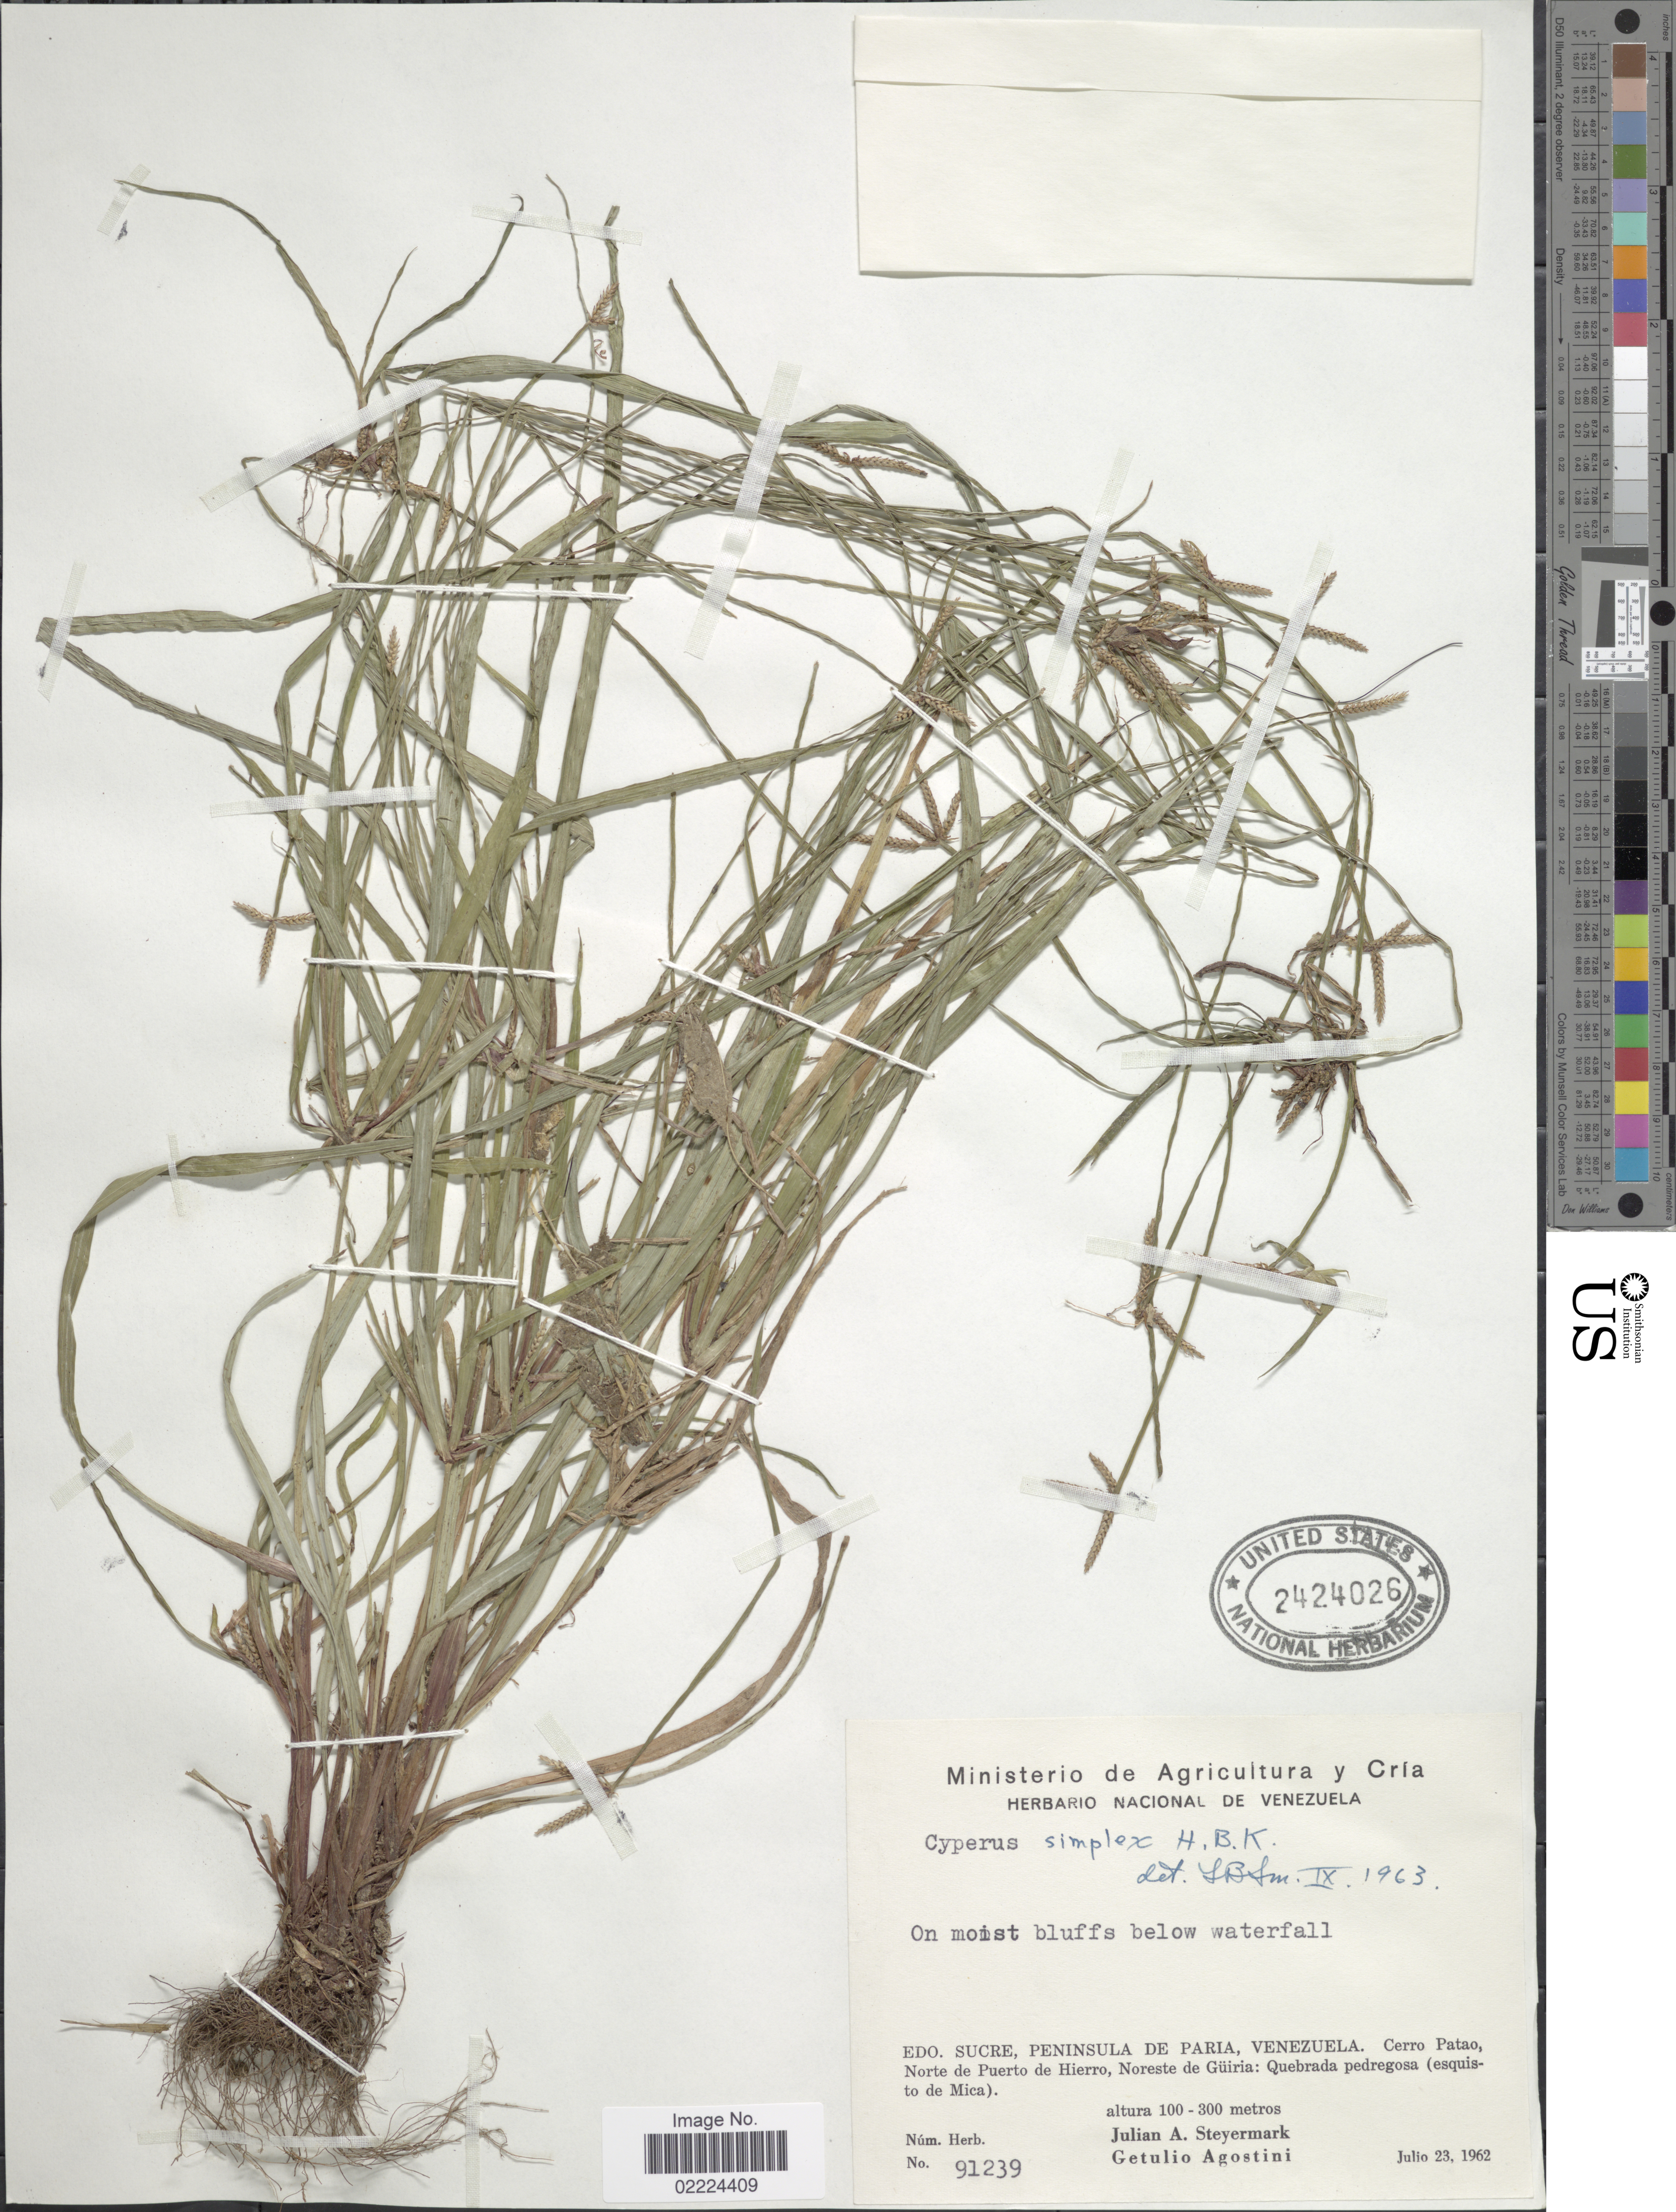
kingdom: Plantae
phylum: Tracheophyta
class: Liliopsida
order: Poales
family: Cyperaceae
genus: Cyperus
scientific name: Cyperus simplex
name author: Kunth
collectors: J. Steyermark & G. Agostini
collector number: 91239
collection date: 1962-07-23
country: Venezuela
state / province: Sucre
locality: Peninsula de Paria, Cerro Parao, Norte de Puerto de Hierro, Noreste de Guiria: Quebrada pedregosa (esquisto de Mica)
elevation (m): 100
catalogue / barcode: US 2424026